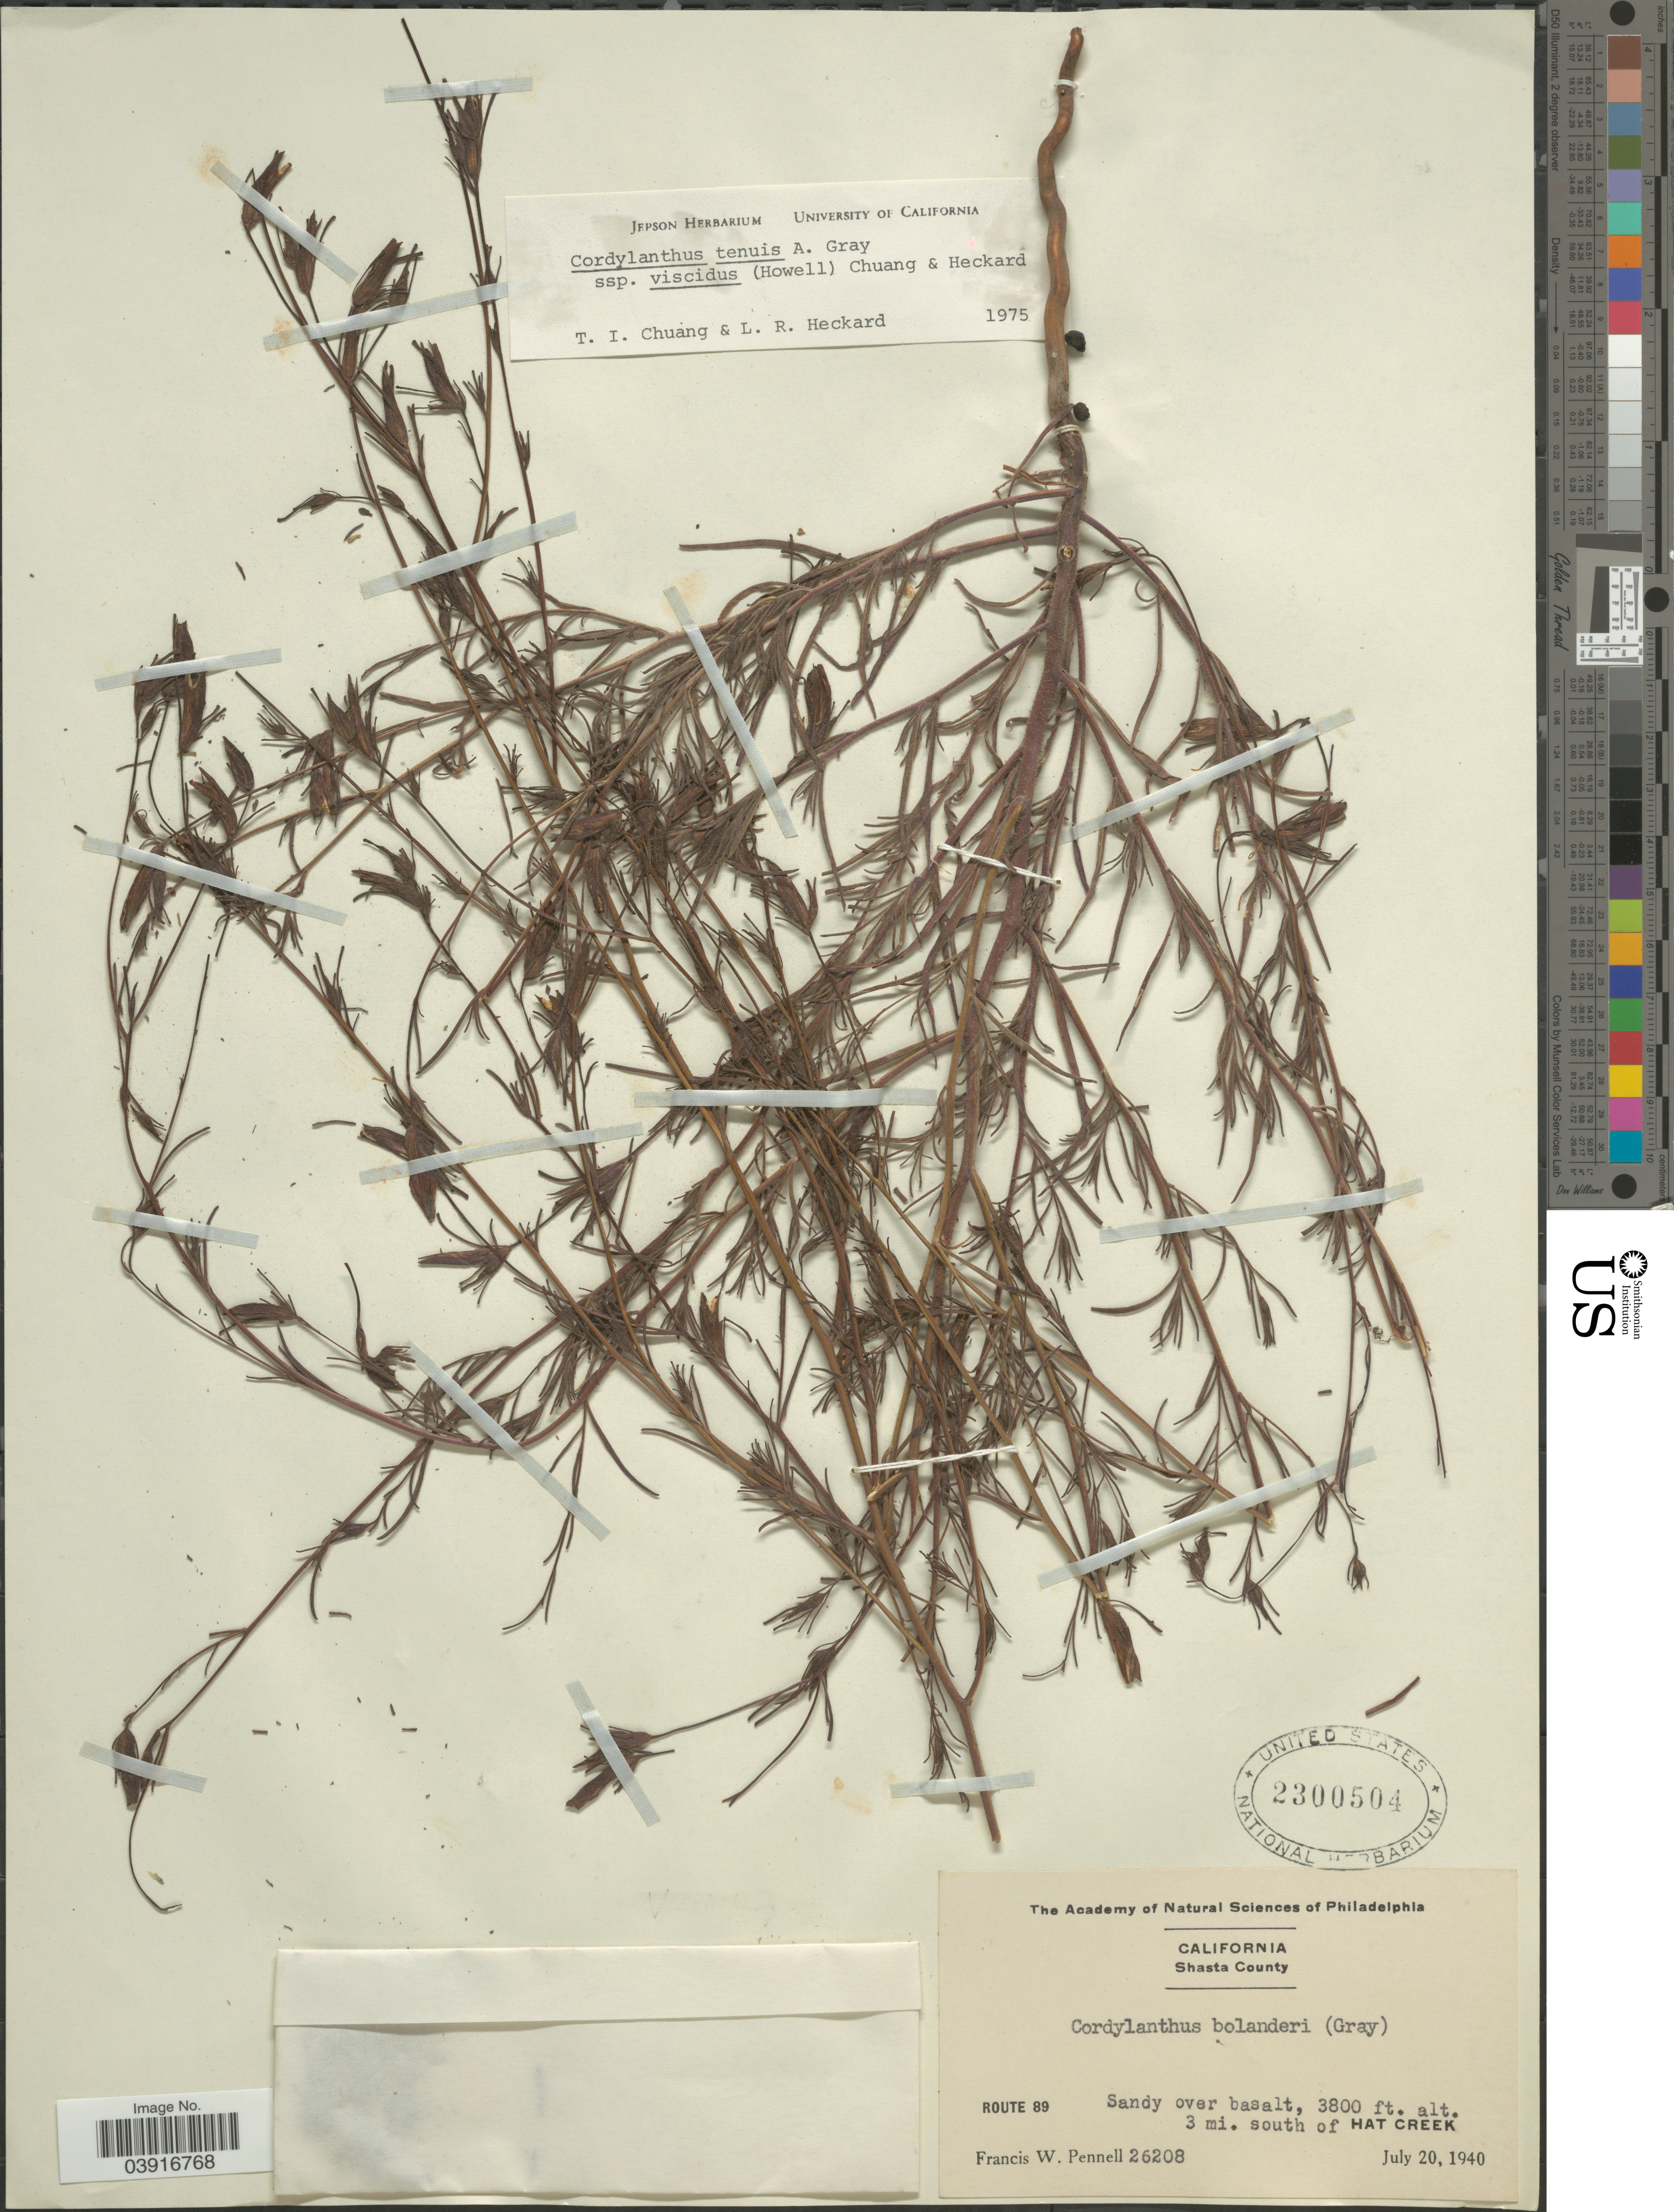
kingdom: Plantae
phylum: Tracheophyta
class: Magnoliopsida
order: Lamiales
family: Orobanchaceae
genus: Cordylanthus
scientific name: Cordylanthus tenuis subsp. viscidus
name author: (Howell) T.I. Chuang & Heckard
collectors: F. W. Pennell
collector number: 26208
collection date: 1940-07-20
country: United States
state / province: California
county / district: Shasta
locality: Shasta County. Route 89. Sand over basalt, 3 mi. south of Hat Creek.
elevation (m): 1158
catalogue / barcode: US 2300504